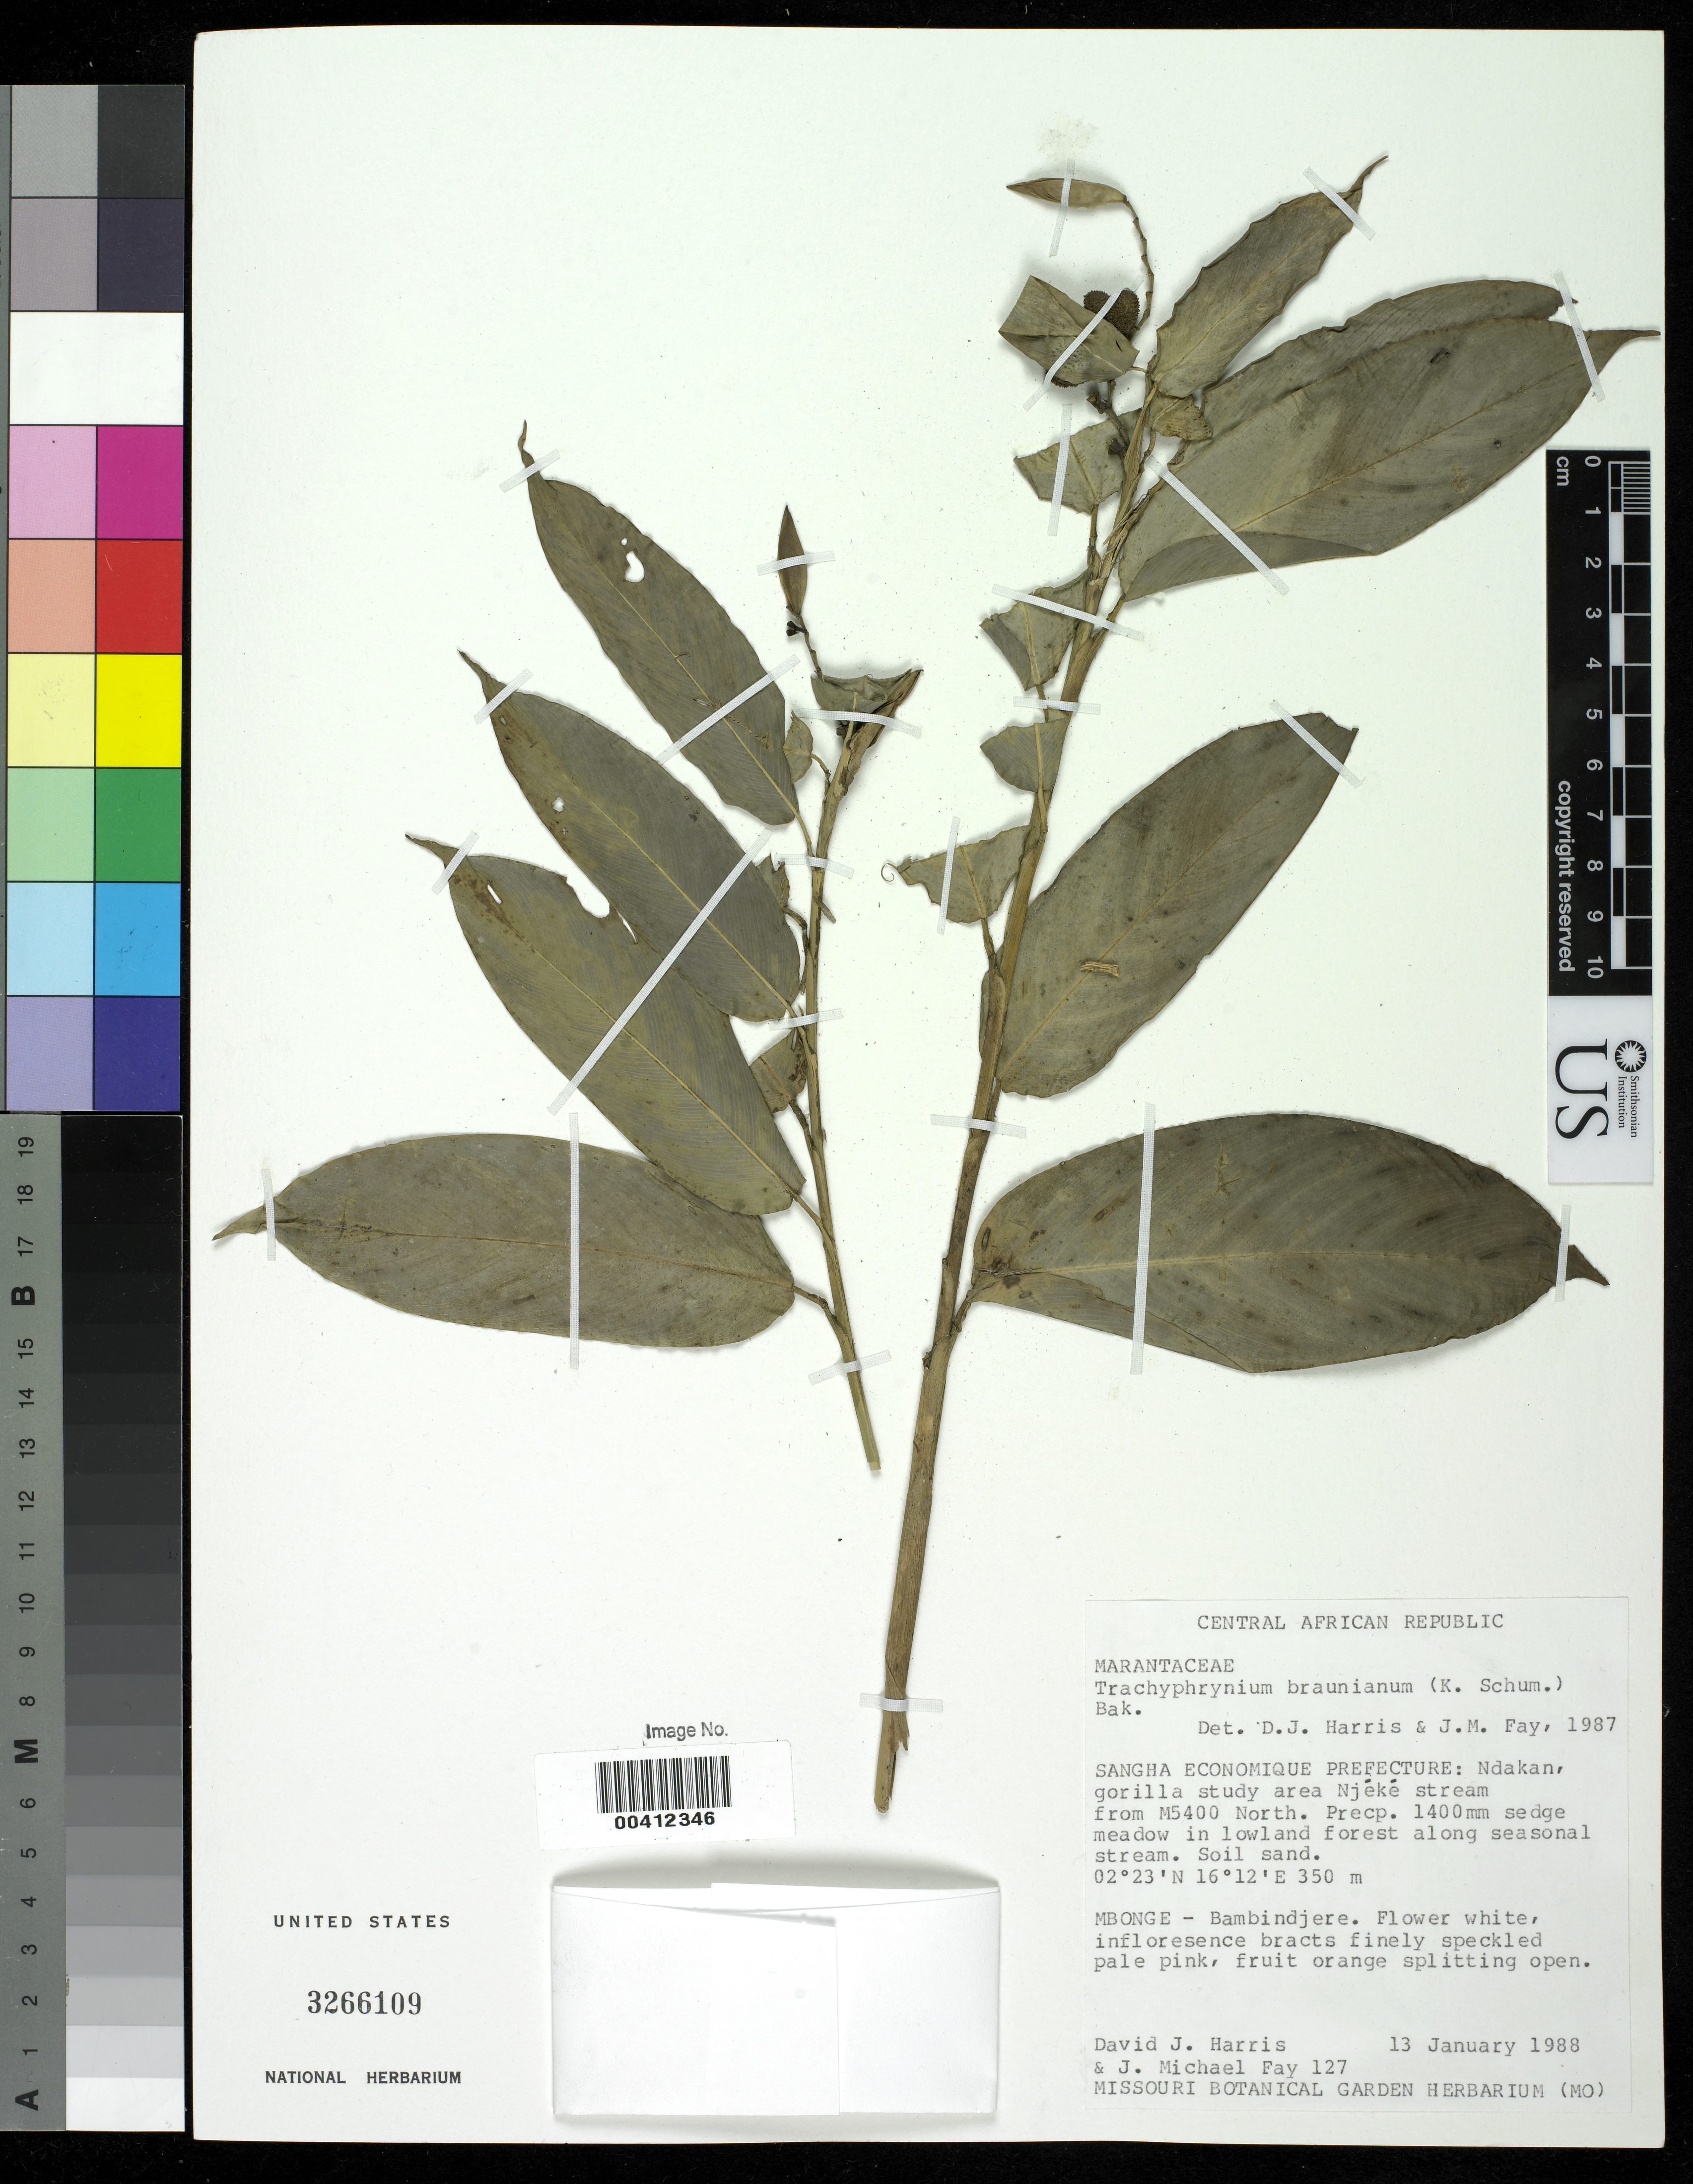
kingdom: Plantae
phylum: Tracheophyta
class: Liliopsida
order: Zingiberales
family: Marantaceae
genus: Trachyphrynium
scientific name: Trachyphrynium braunianum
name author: Baker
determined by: Harris, D. J.; Fay, J. M.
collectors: D. J. Harris & J. M. Fay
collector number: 127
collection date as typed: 13 Jan 1988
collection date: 1988-01-13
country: Central African Republic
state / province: Sangha-Mbaere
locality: Ndakan, Gorilla Study area Njeke stream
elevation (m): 1646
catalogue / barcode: US 3266109